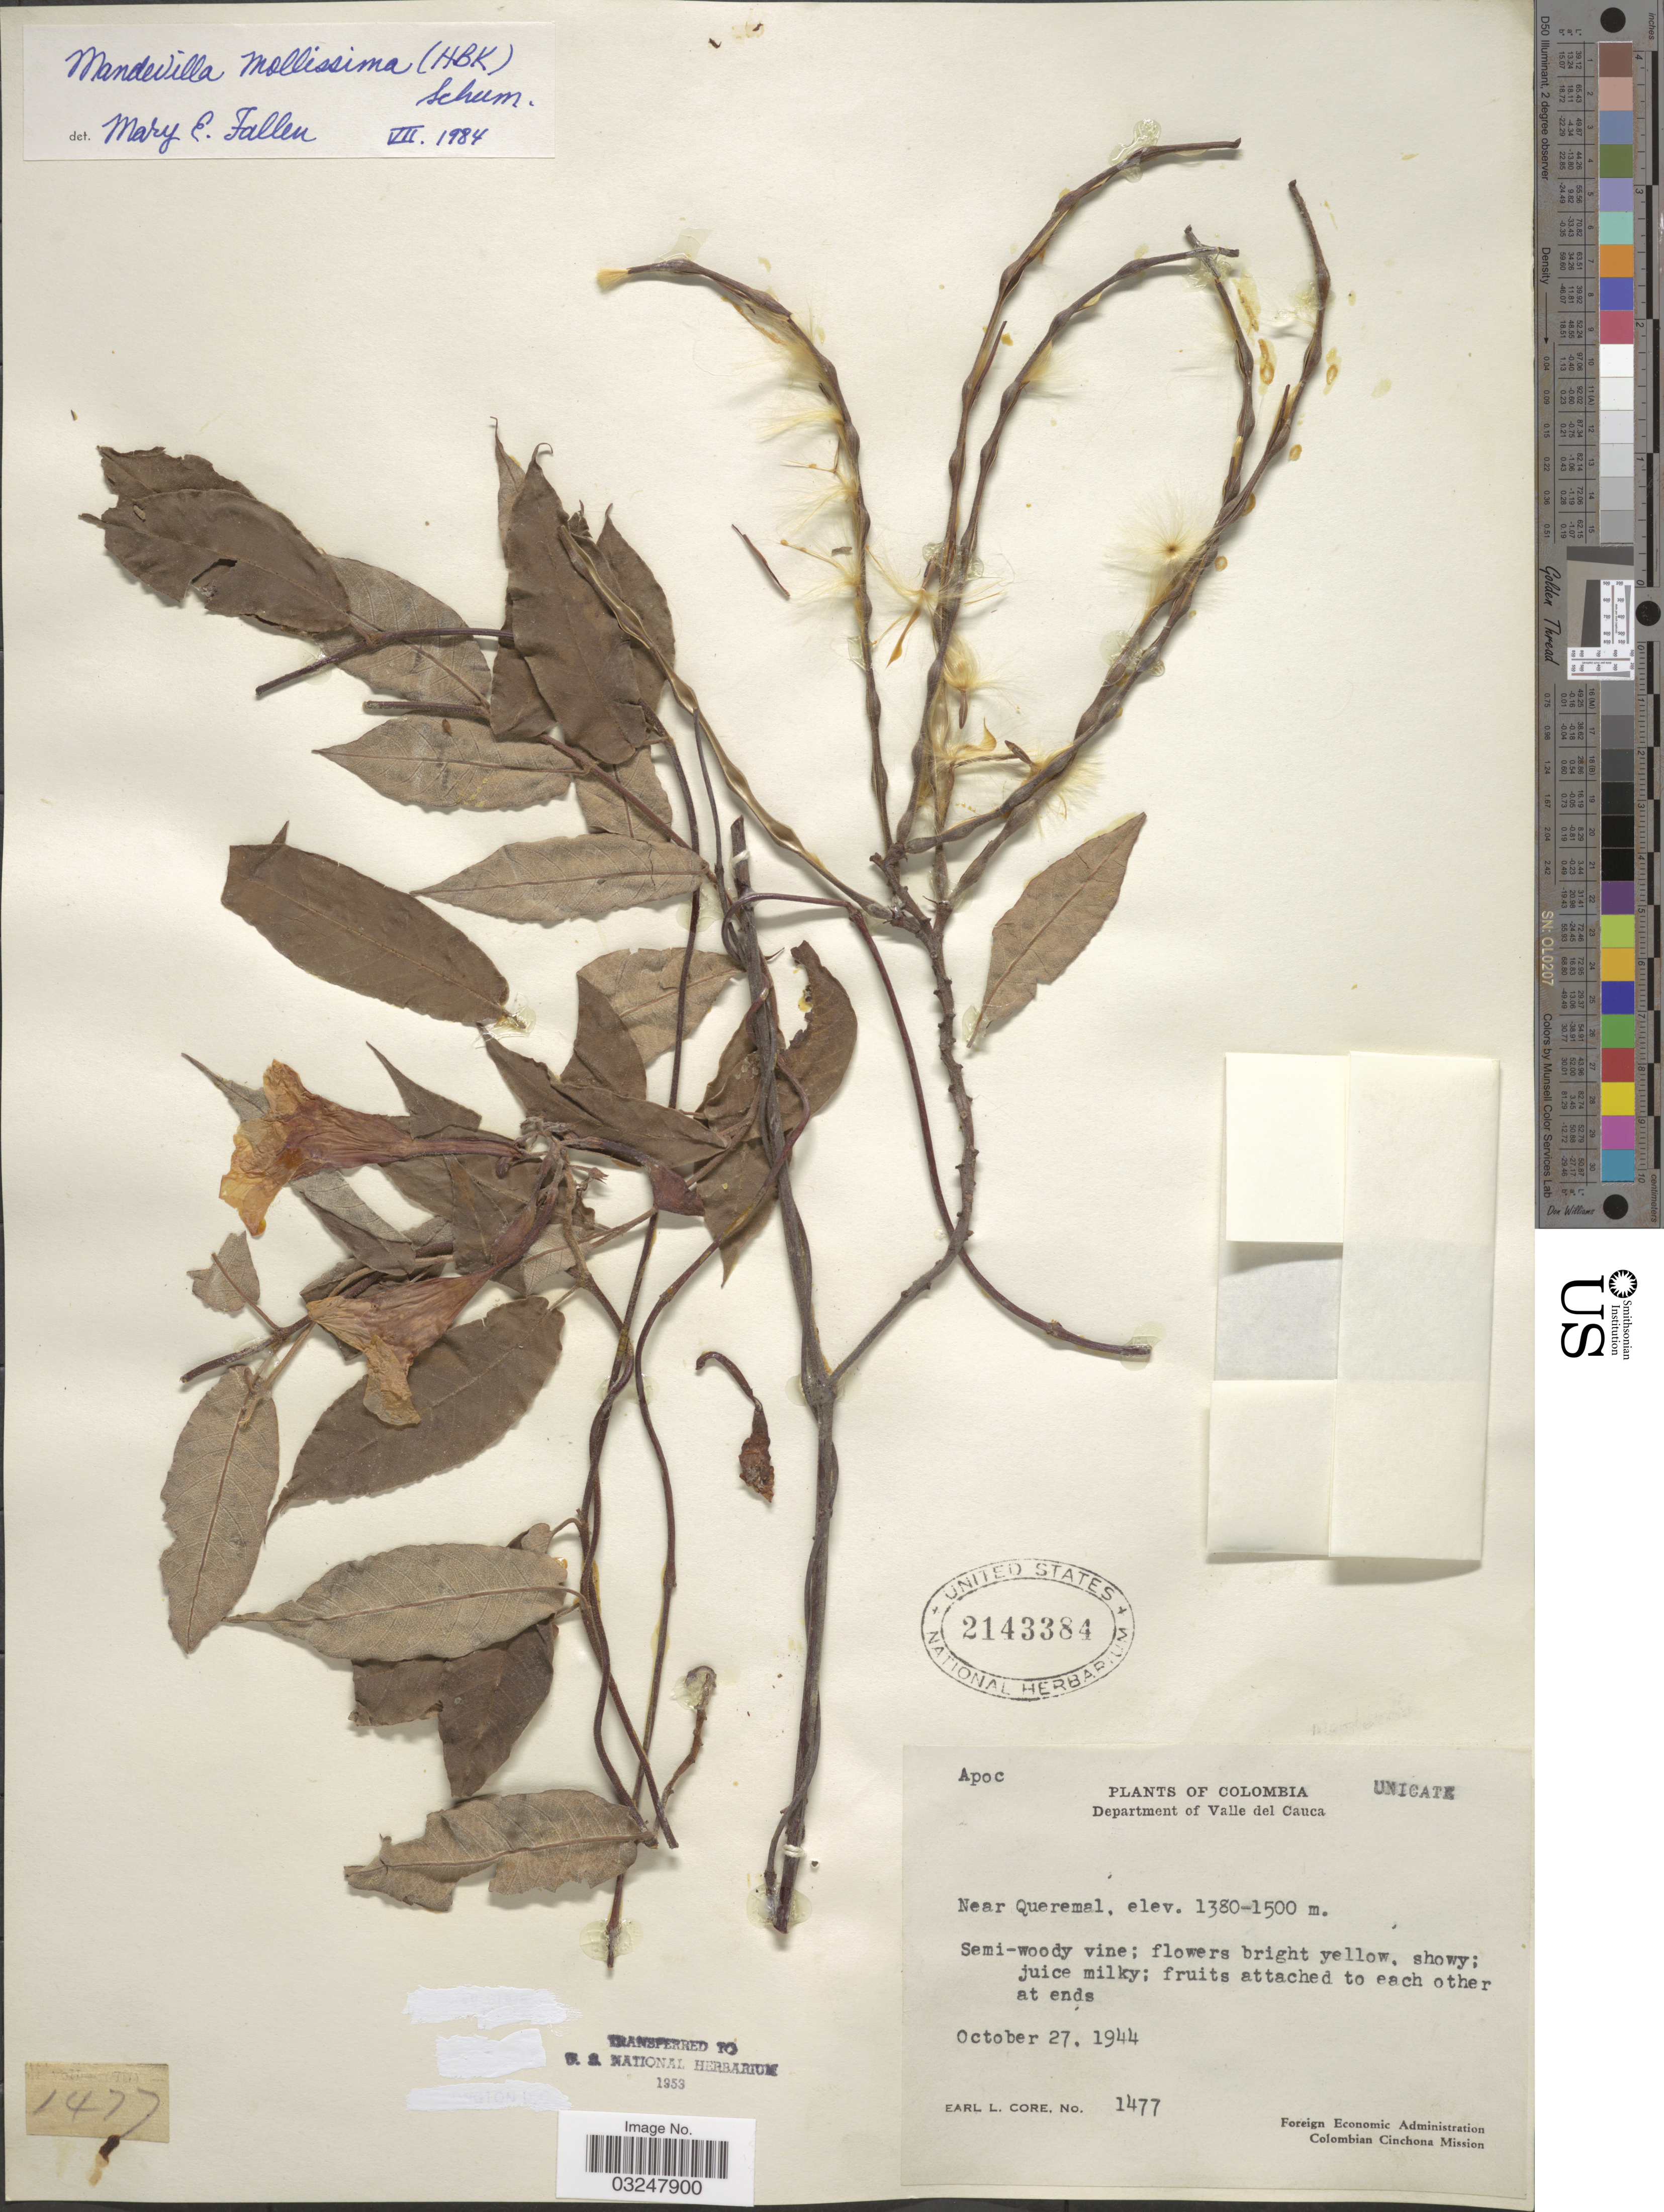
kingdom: Plantae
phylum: Tracheophyta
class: Magnoliopsida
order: Gentianales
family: Apocynaceae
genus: Mandevilla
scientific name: Mandevilla mollissima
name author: (Kunth) K. Schum.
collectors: E. L. Core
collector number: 1477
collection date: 1944-10-27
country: Colombia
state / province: Valle del Cauca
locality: Department of Valle del Cauca, Near Queremal.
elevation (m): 1380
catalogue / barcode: US 2143384